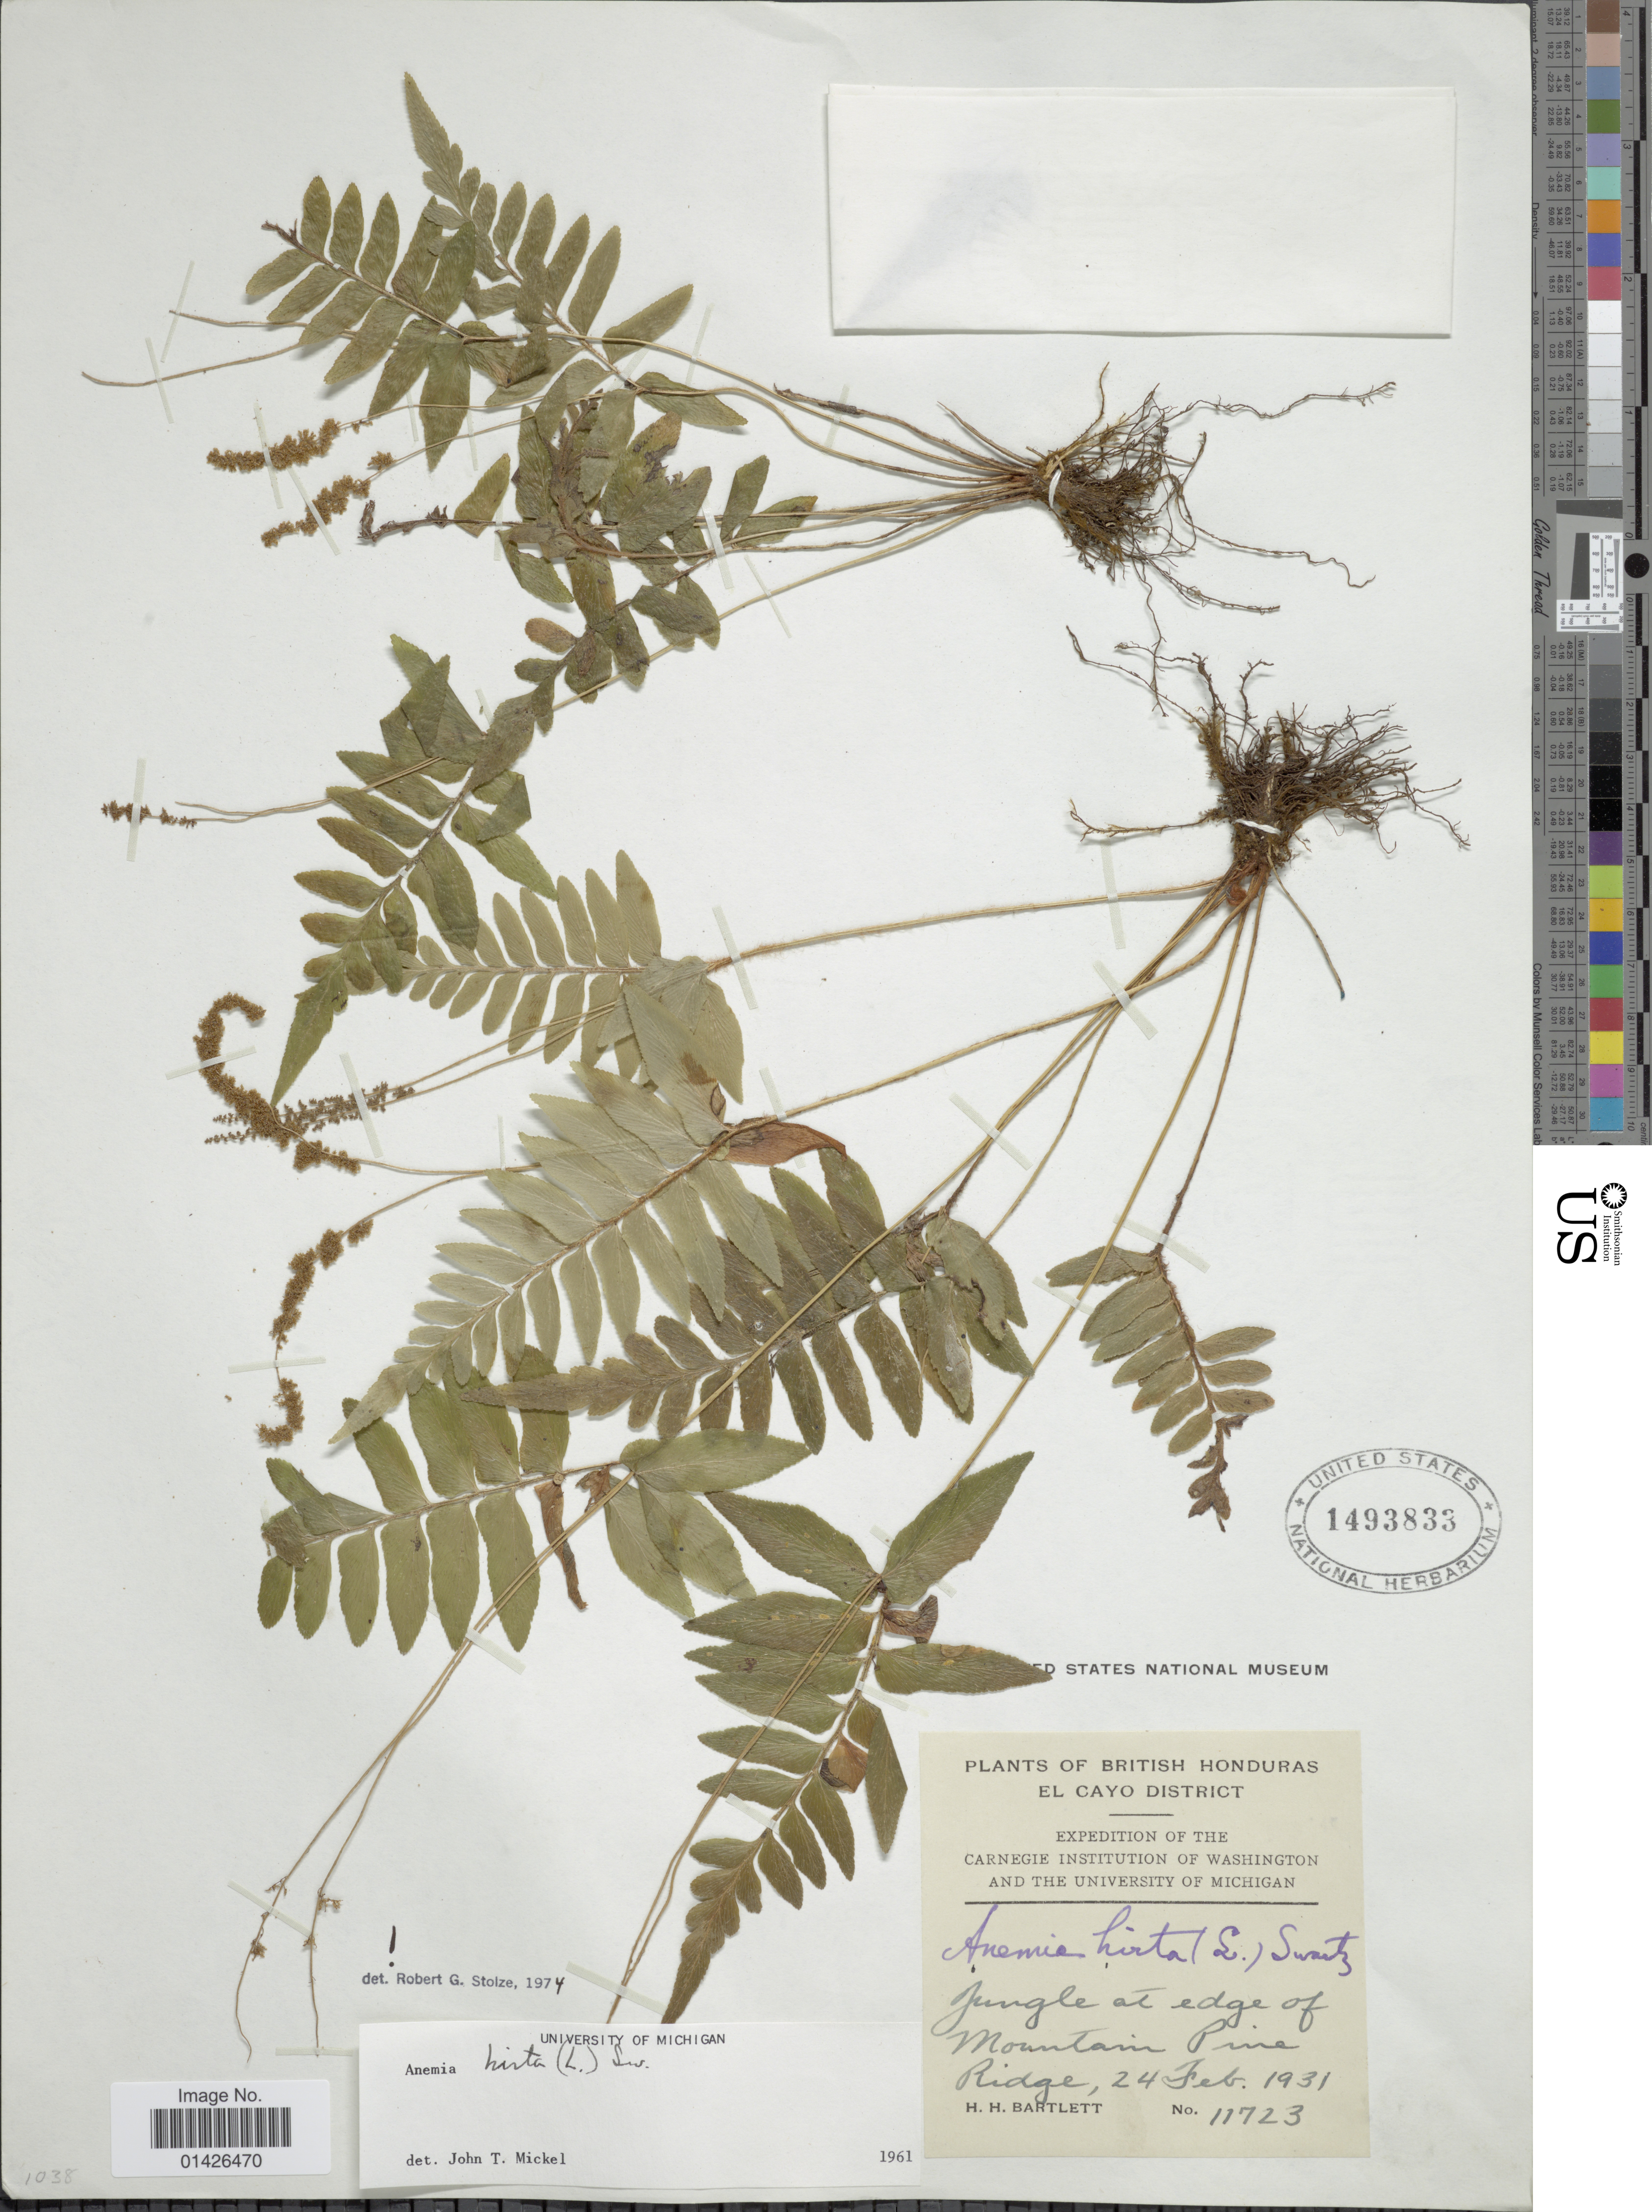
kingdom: Plantae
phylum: Tracheophyta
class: Polypodiopsida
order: Schizaeales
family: Anemiaceae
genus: Anemia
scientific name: Anemia hirta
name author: (L.) Sw.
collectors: H. H. Bartlett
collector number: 11723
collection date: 1931-02-24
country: Belize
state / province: Cayo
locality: British Honduras, El Cayo, Jungle at edge of Miuntain Pine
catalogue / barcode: US 1493833